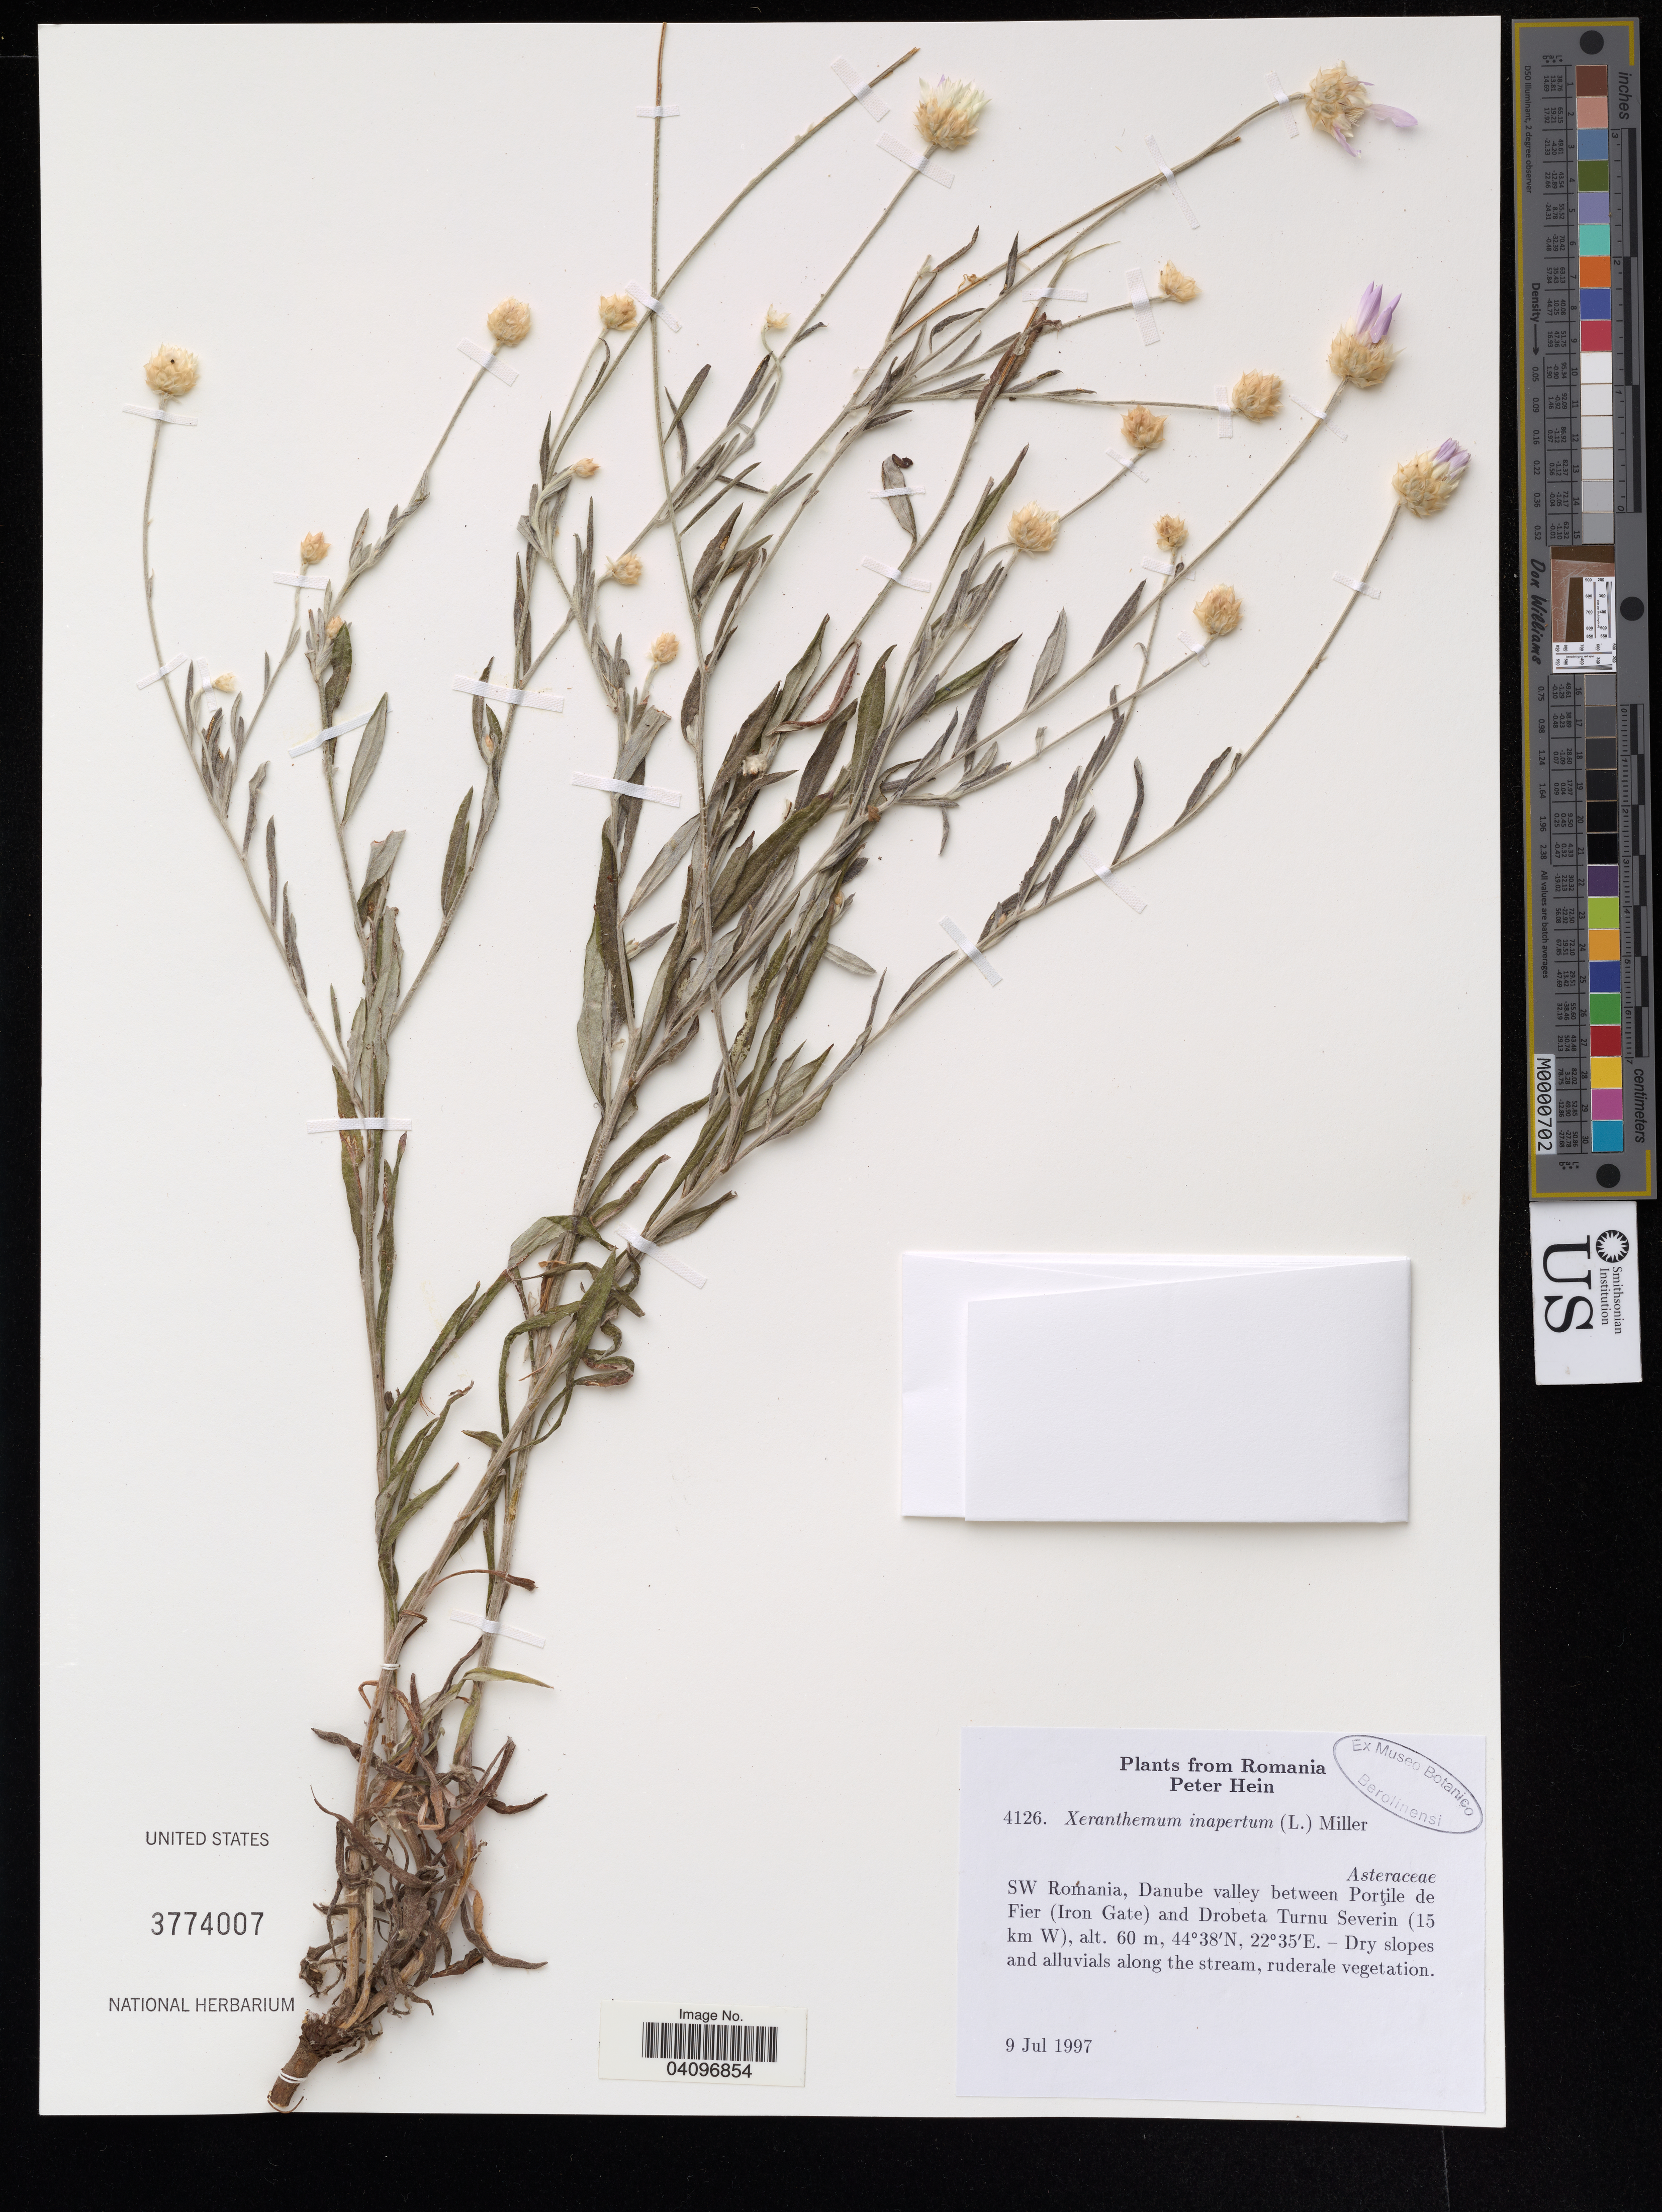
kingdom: Plantae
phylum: Tracheophyta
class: Magnoliopsida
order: Asterales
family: Asteraceae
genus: Xeranthemum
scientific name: Xeranthemum inapertum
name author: (L.) Mill.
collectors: P. Hein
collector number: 4126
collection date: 1997-07-09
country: Romania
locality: SW Romania, Danube valley between Portile de Fier (Iron Gate) and Drobeta Turnu Severin (15 km W).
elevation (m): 60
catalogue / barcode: US 3774007